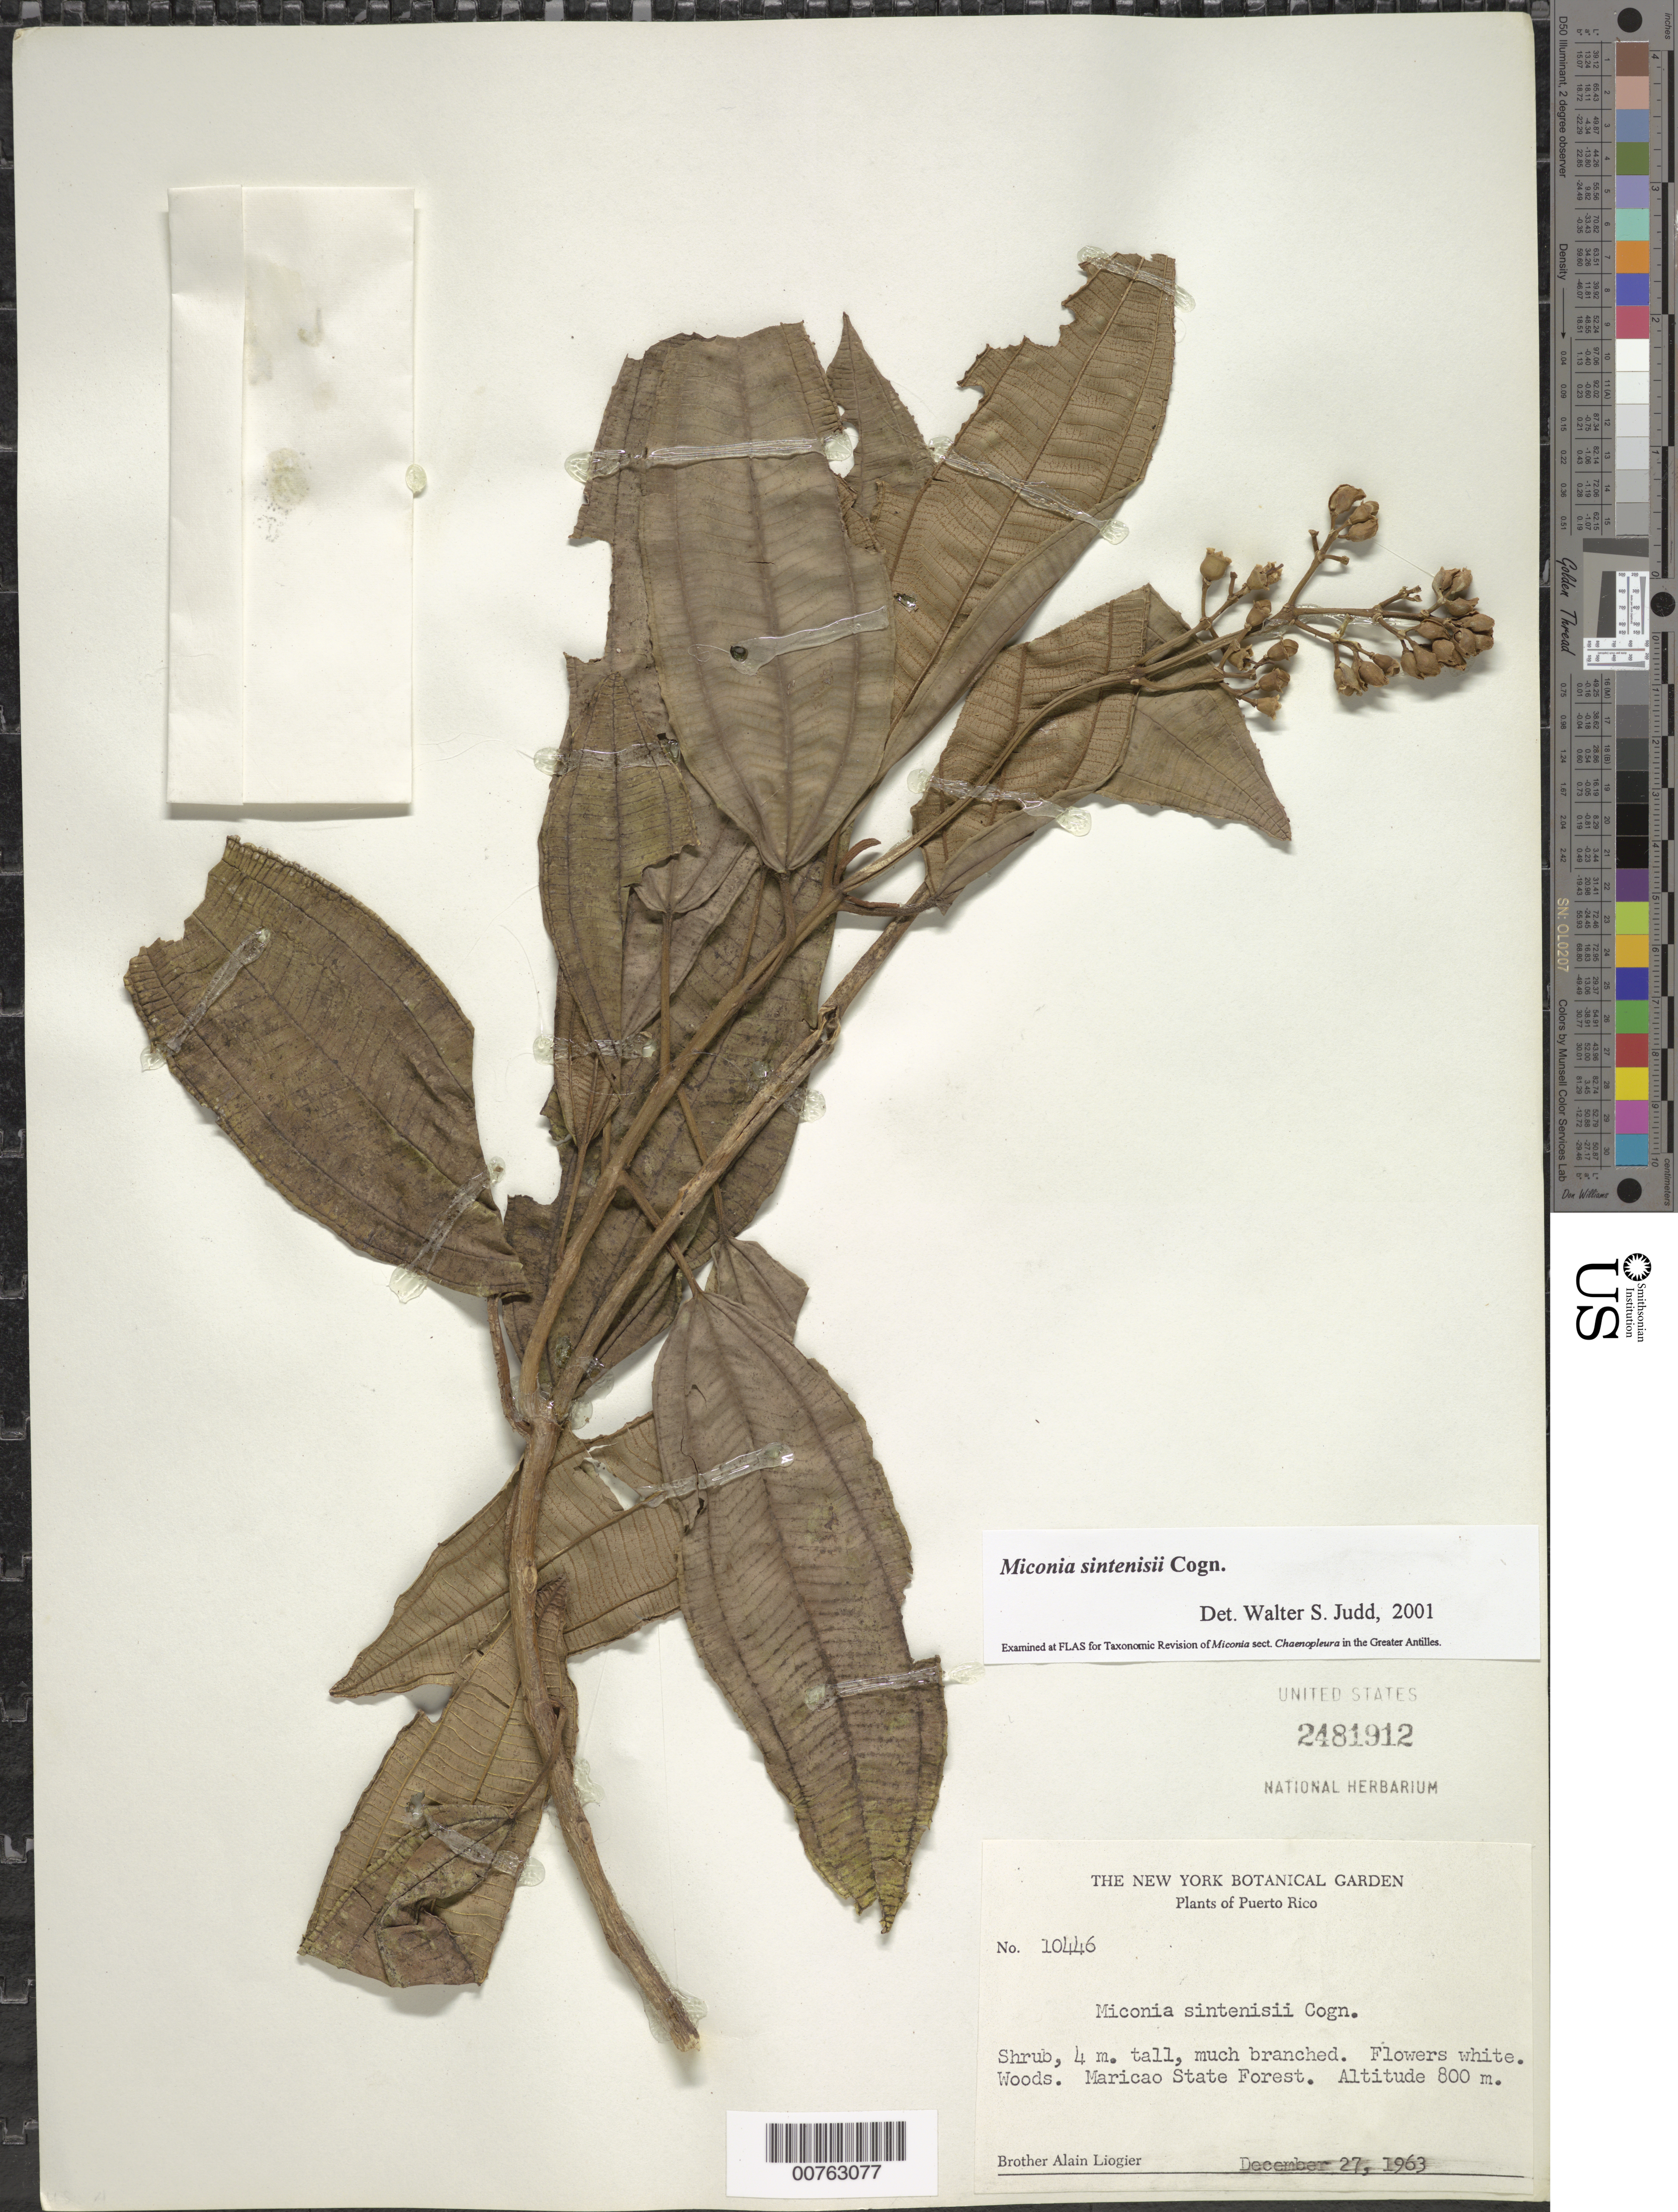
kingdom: Plantae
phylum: Tracheophyta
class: Magnoliopsida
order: Myrtales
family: Melastomataceae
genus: Miconia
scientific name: Miconia sintenisii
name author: Cogn.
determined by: Judd, Walter S.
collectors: A. H. Liogier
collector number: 10446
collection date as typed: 27 Dec 1963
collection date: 1963-12-27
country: Puerto Rico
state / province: Maricao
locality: Maricao State Forest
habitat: Woods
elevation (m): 800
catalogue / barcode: US 2481912